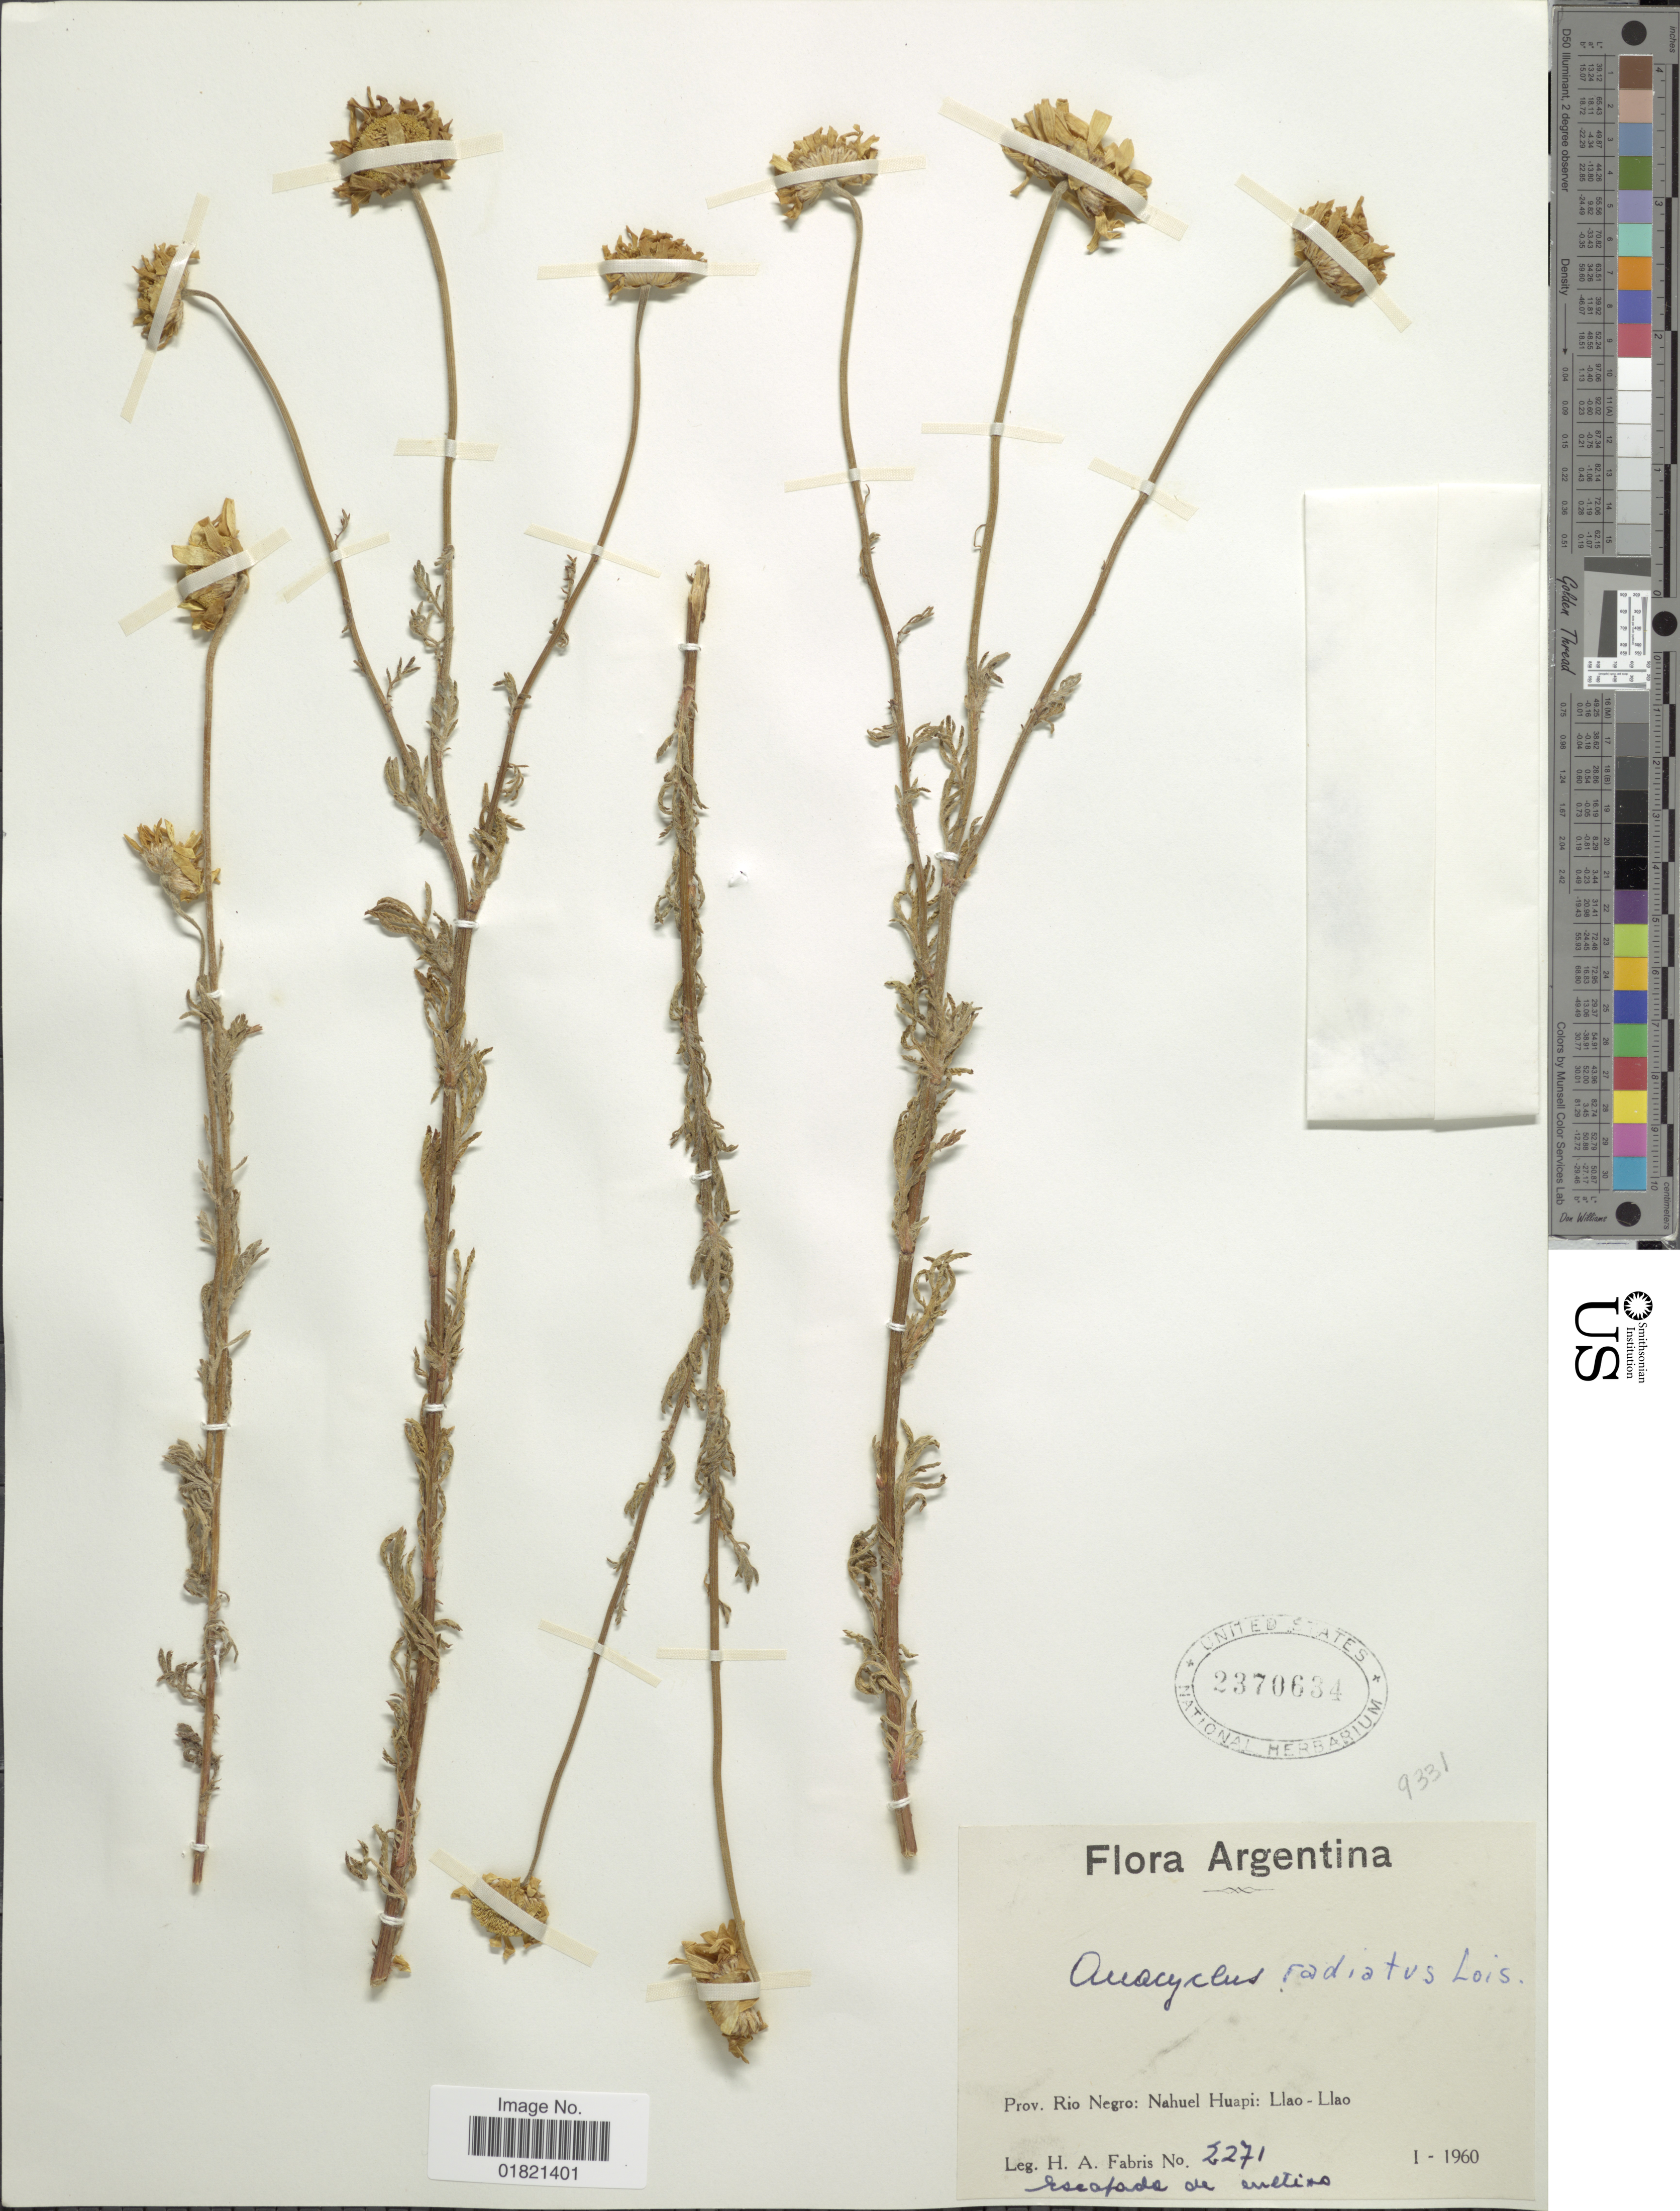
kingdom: Plantae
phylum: Tracheophyta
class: Magnoliopsida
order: Asterales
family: Asteraceae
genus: Anacyclus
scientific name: Anacyclus radiatus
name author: Loisel.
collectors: H. A. Fabris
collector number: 2271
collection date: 1960-01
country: Argentina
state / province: Rio Negro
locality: Nahuel Huapi: Llao-Lla0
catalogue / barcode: US 2370634